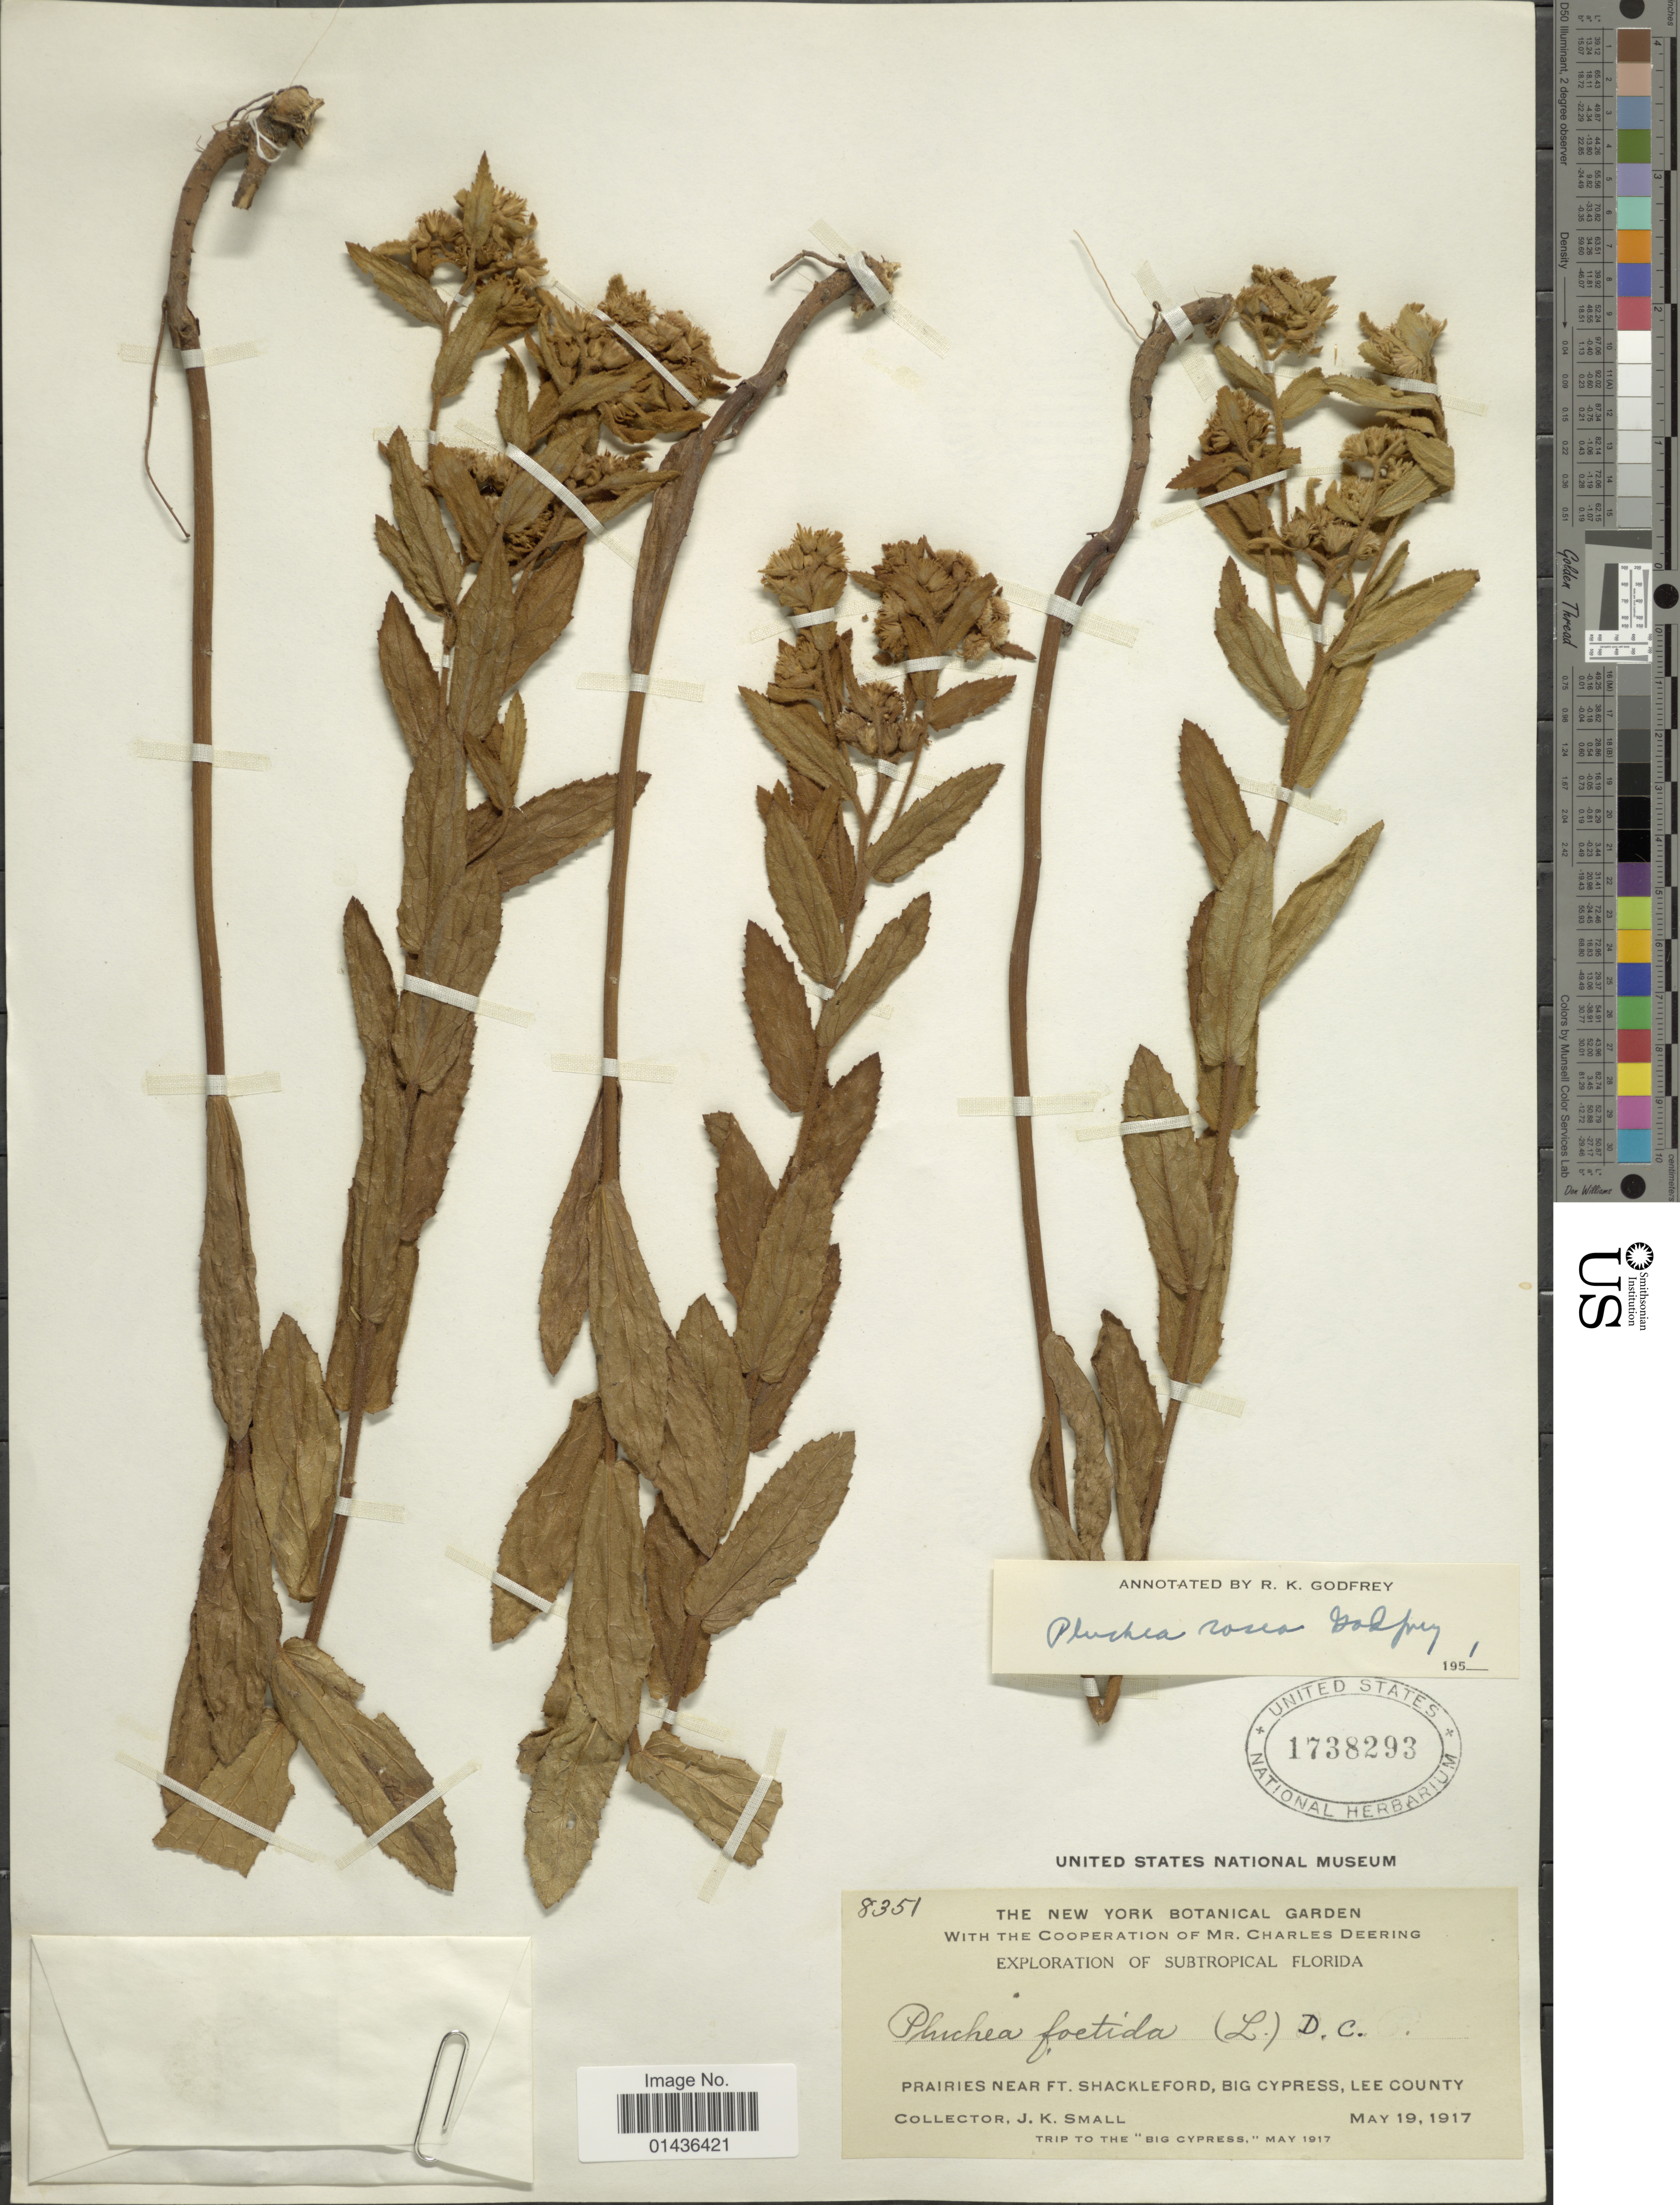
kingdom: Plantae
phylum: Tracheophyta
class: Magnoliopsida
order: Asterales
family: Asteraceae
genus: Pluchea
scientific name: Pluchea rosea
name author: R.K. Godfrey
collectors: J. K. Small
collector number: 8351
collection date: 1917-05-19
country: United States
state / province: Florida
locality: Subtropical Florida, prairies near Ft. Shackleford, Big Cypress, Lee County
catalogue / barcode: US 1738293